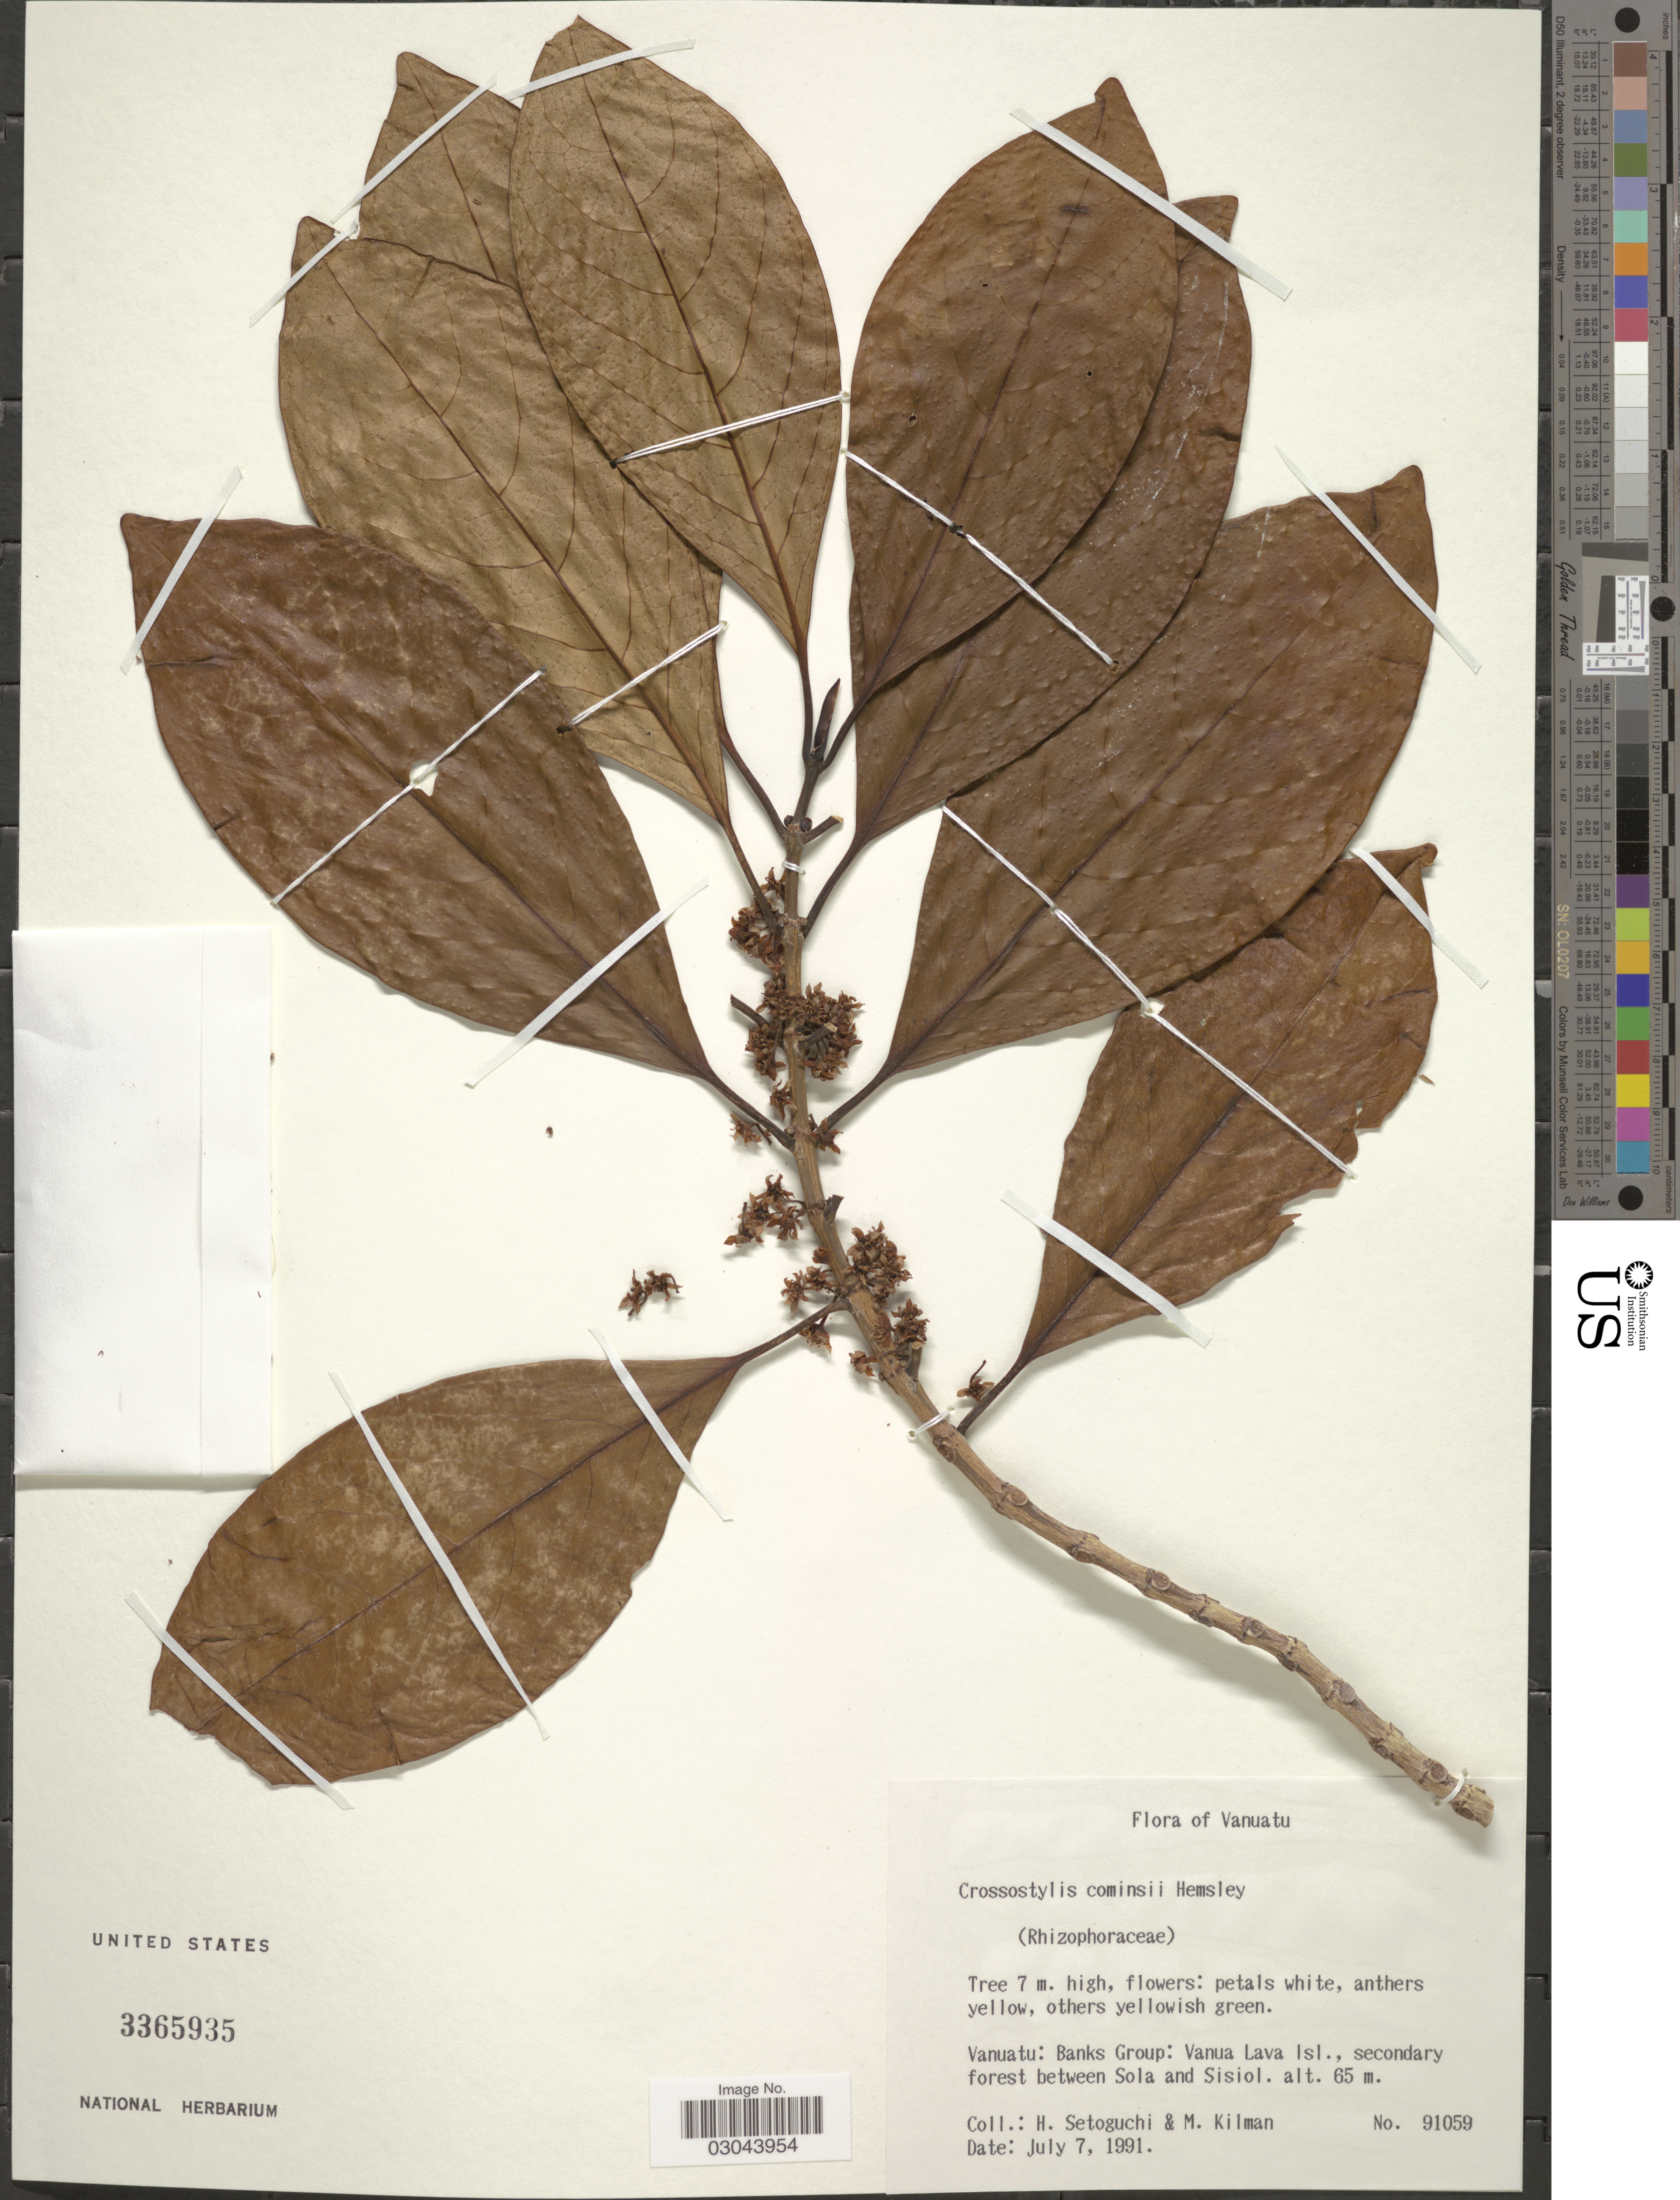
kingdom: Plantae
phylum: Tracheophyta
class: Magnoliopsida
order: Malpighiales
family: Rhizophoraceae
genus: Crossostylis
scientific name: Crossostylis cominsii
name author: Hemsl.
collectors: H. Setoguchi & M. Kilman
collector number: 91059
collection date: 1991-07-07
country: Vanuatu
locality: Banks Group: Vanua Lava Isl., secondary forest between Sola and Sisiol.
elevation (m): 65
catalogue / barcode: US 3365935